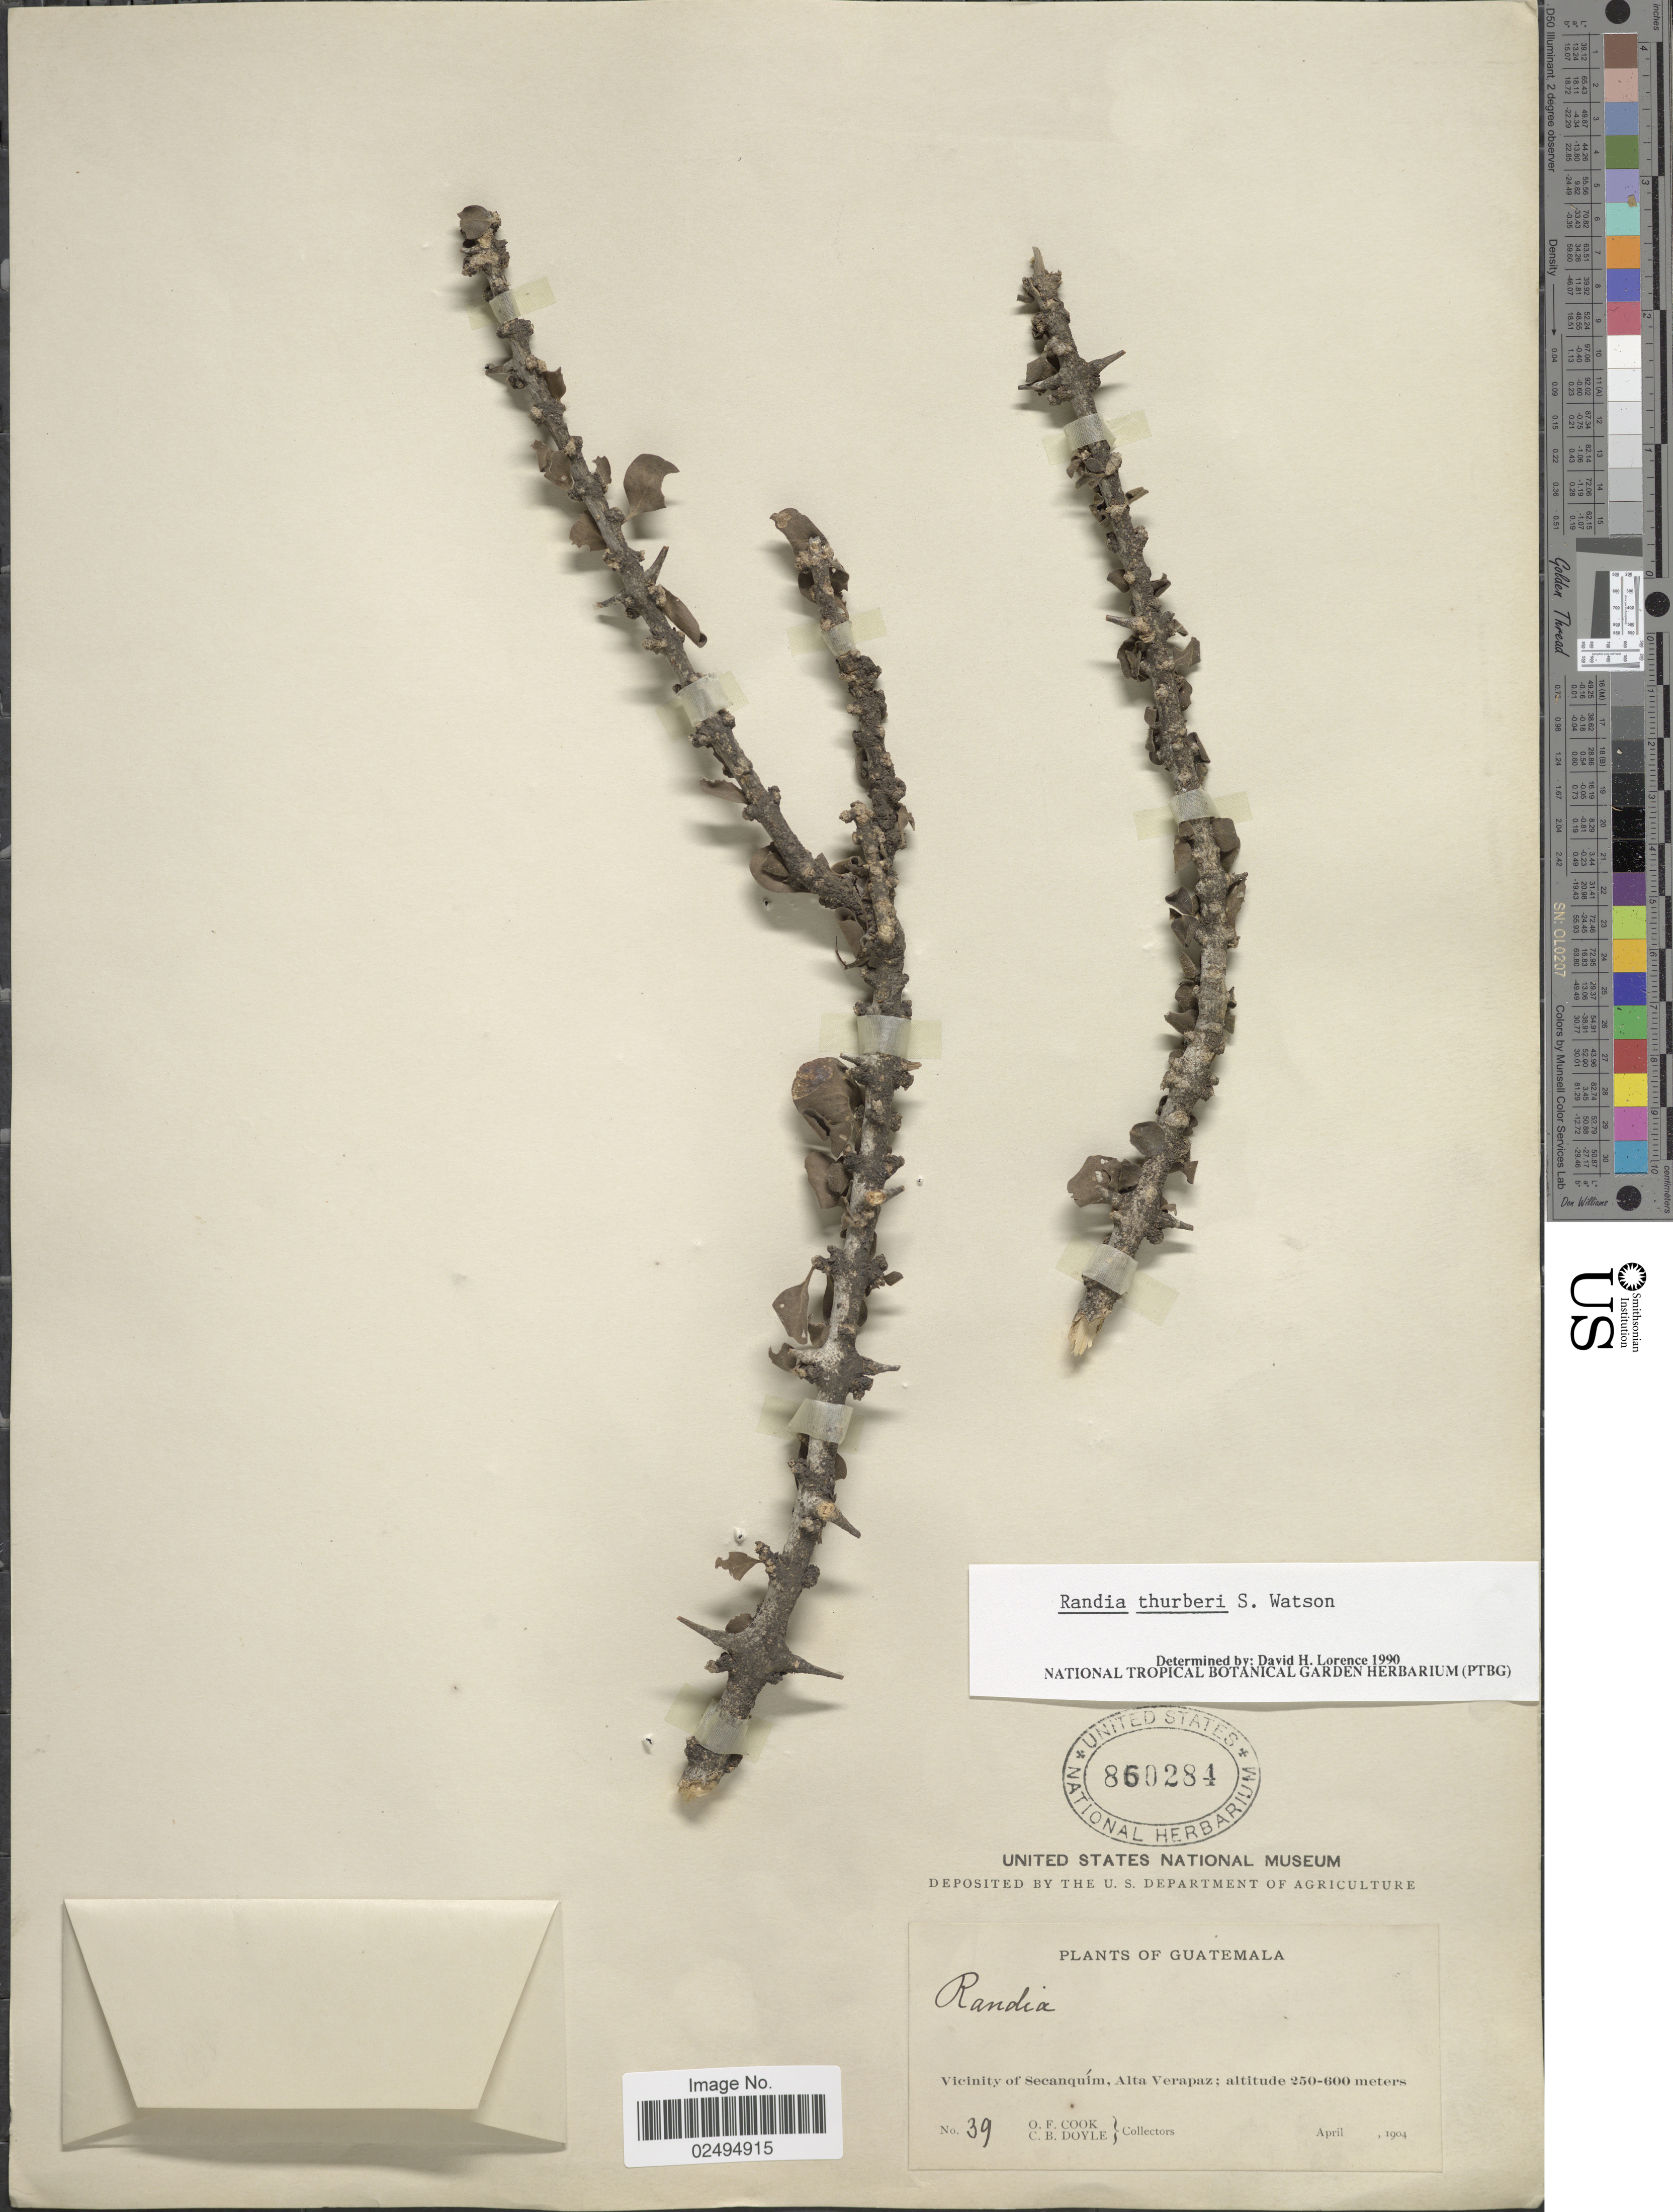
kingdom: Plantae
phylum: Tracheophyta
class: Magnoliopsida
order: Gentianales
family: Rubiaceae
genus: Randia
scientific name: Randia thurberi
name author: S. Watson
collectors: O. F. Cook & C. Doyle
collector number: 39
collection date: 1904-04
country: Guatemala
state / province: Alta Verapaz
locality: Vicinity of Secanquim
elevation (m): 250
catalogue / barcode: US 860284